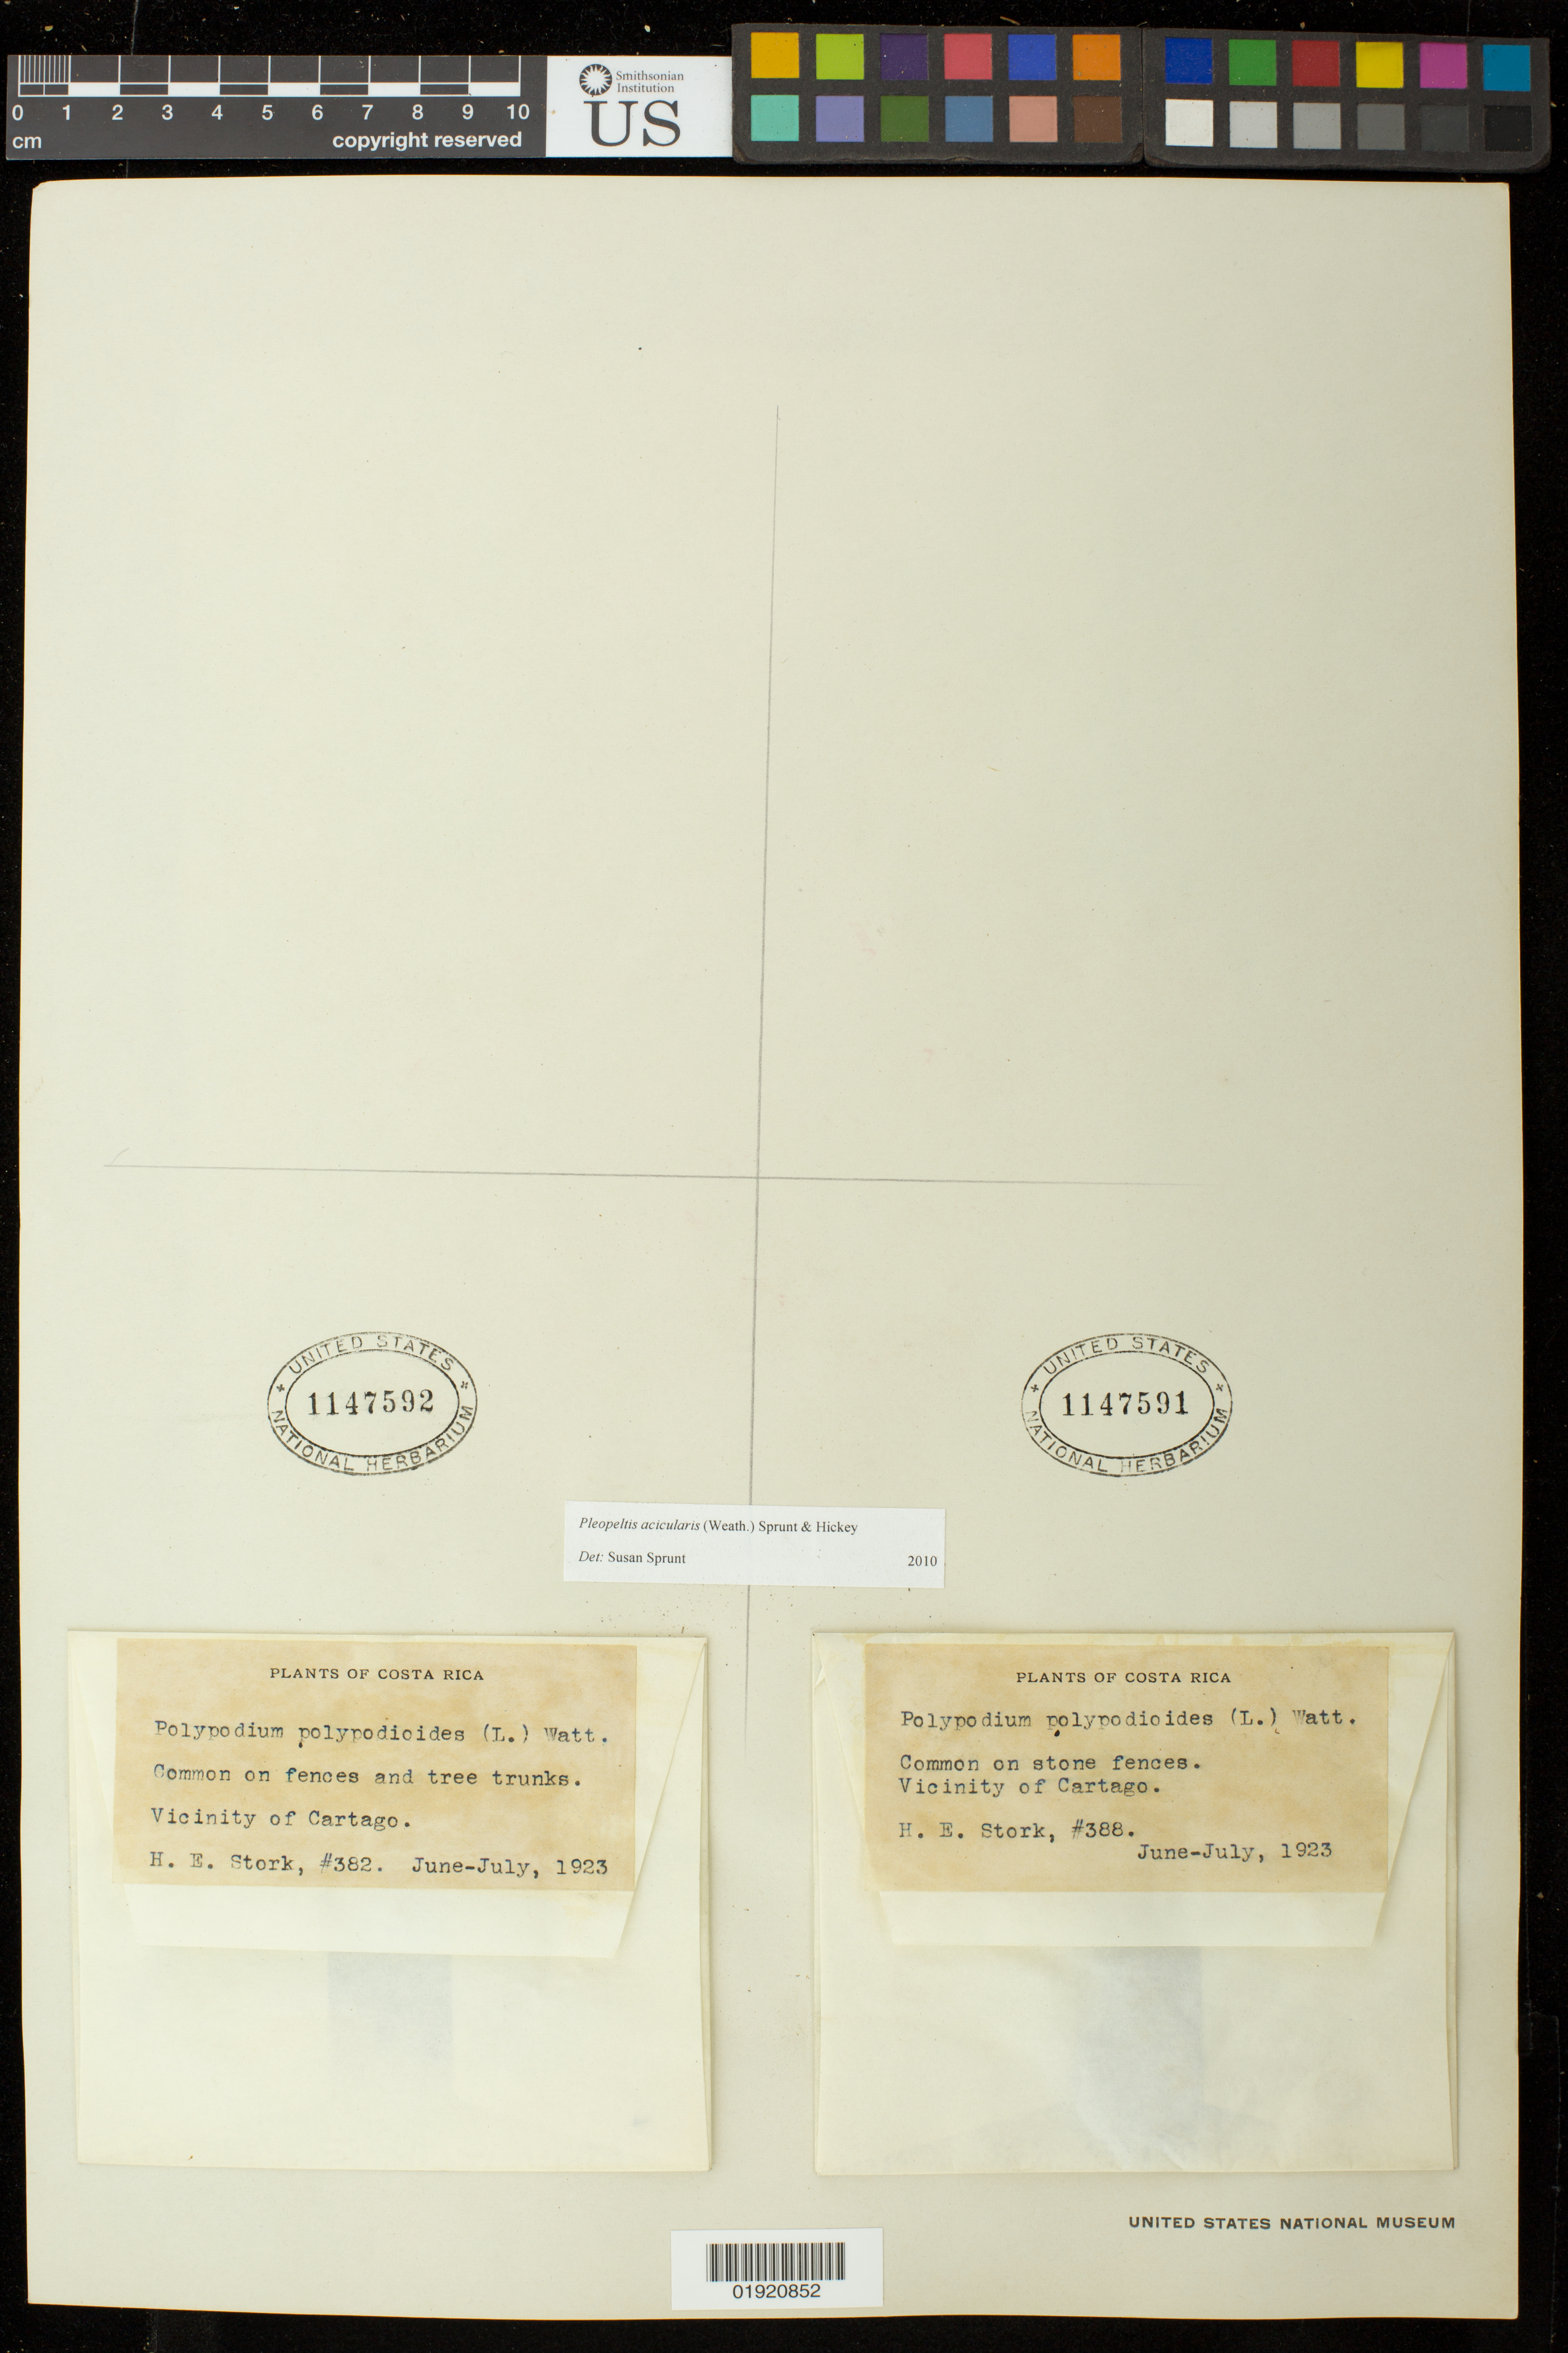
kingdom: Plantae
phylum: Tracheophyta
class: Polypodiopsida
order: Polypodiales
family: Polypodiaceae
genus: Pleopeltis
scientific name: Pleopeltis acicularis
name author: (Weath.) A.R. Sm. & Krömer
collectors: H. E. Stork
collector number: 382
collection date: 1923-06/1923-07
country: Costa Rica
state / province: Cartago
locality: Costa Rica. Vicinity of Cartago.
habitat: Common on fences and tree trunks.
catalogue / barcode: US 1147592